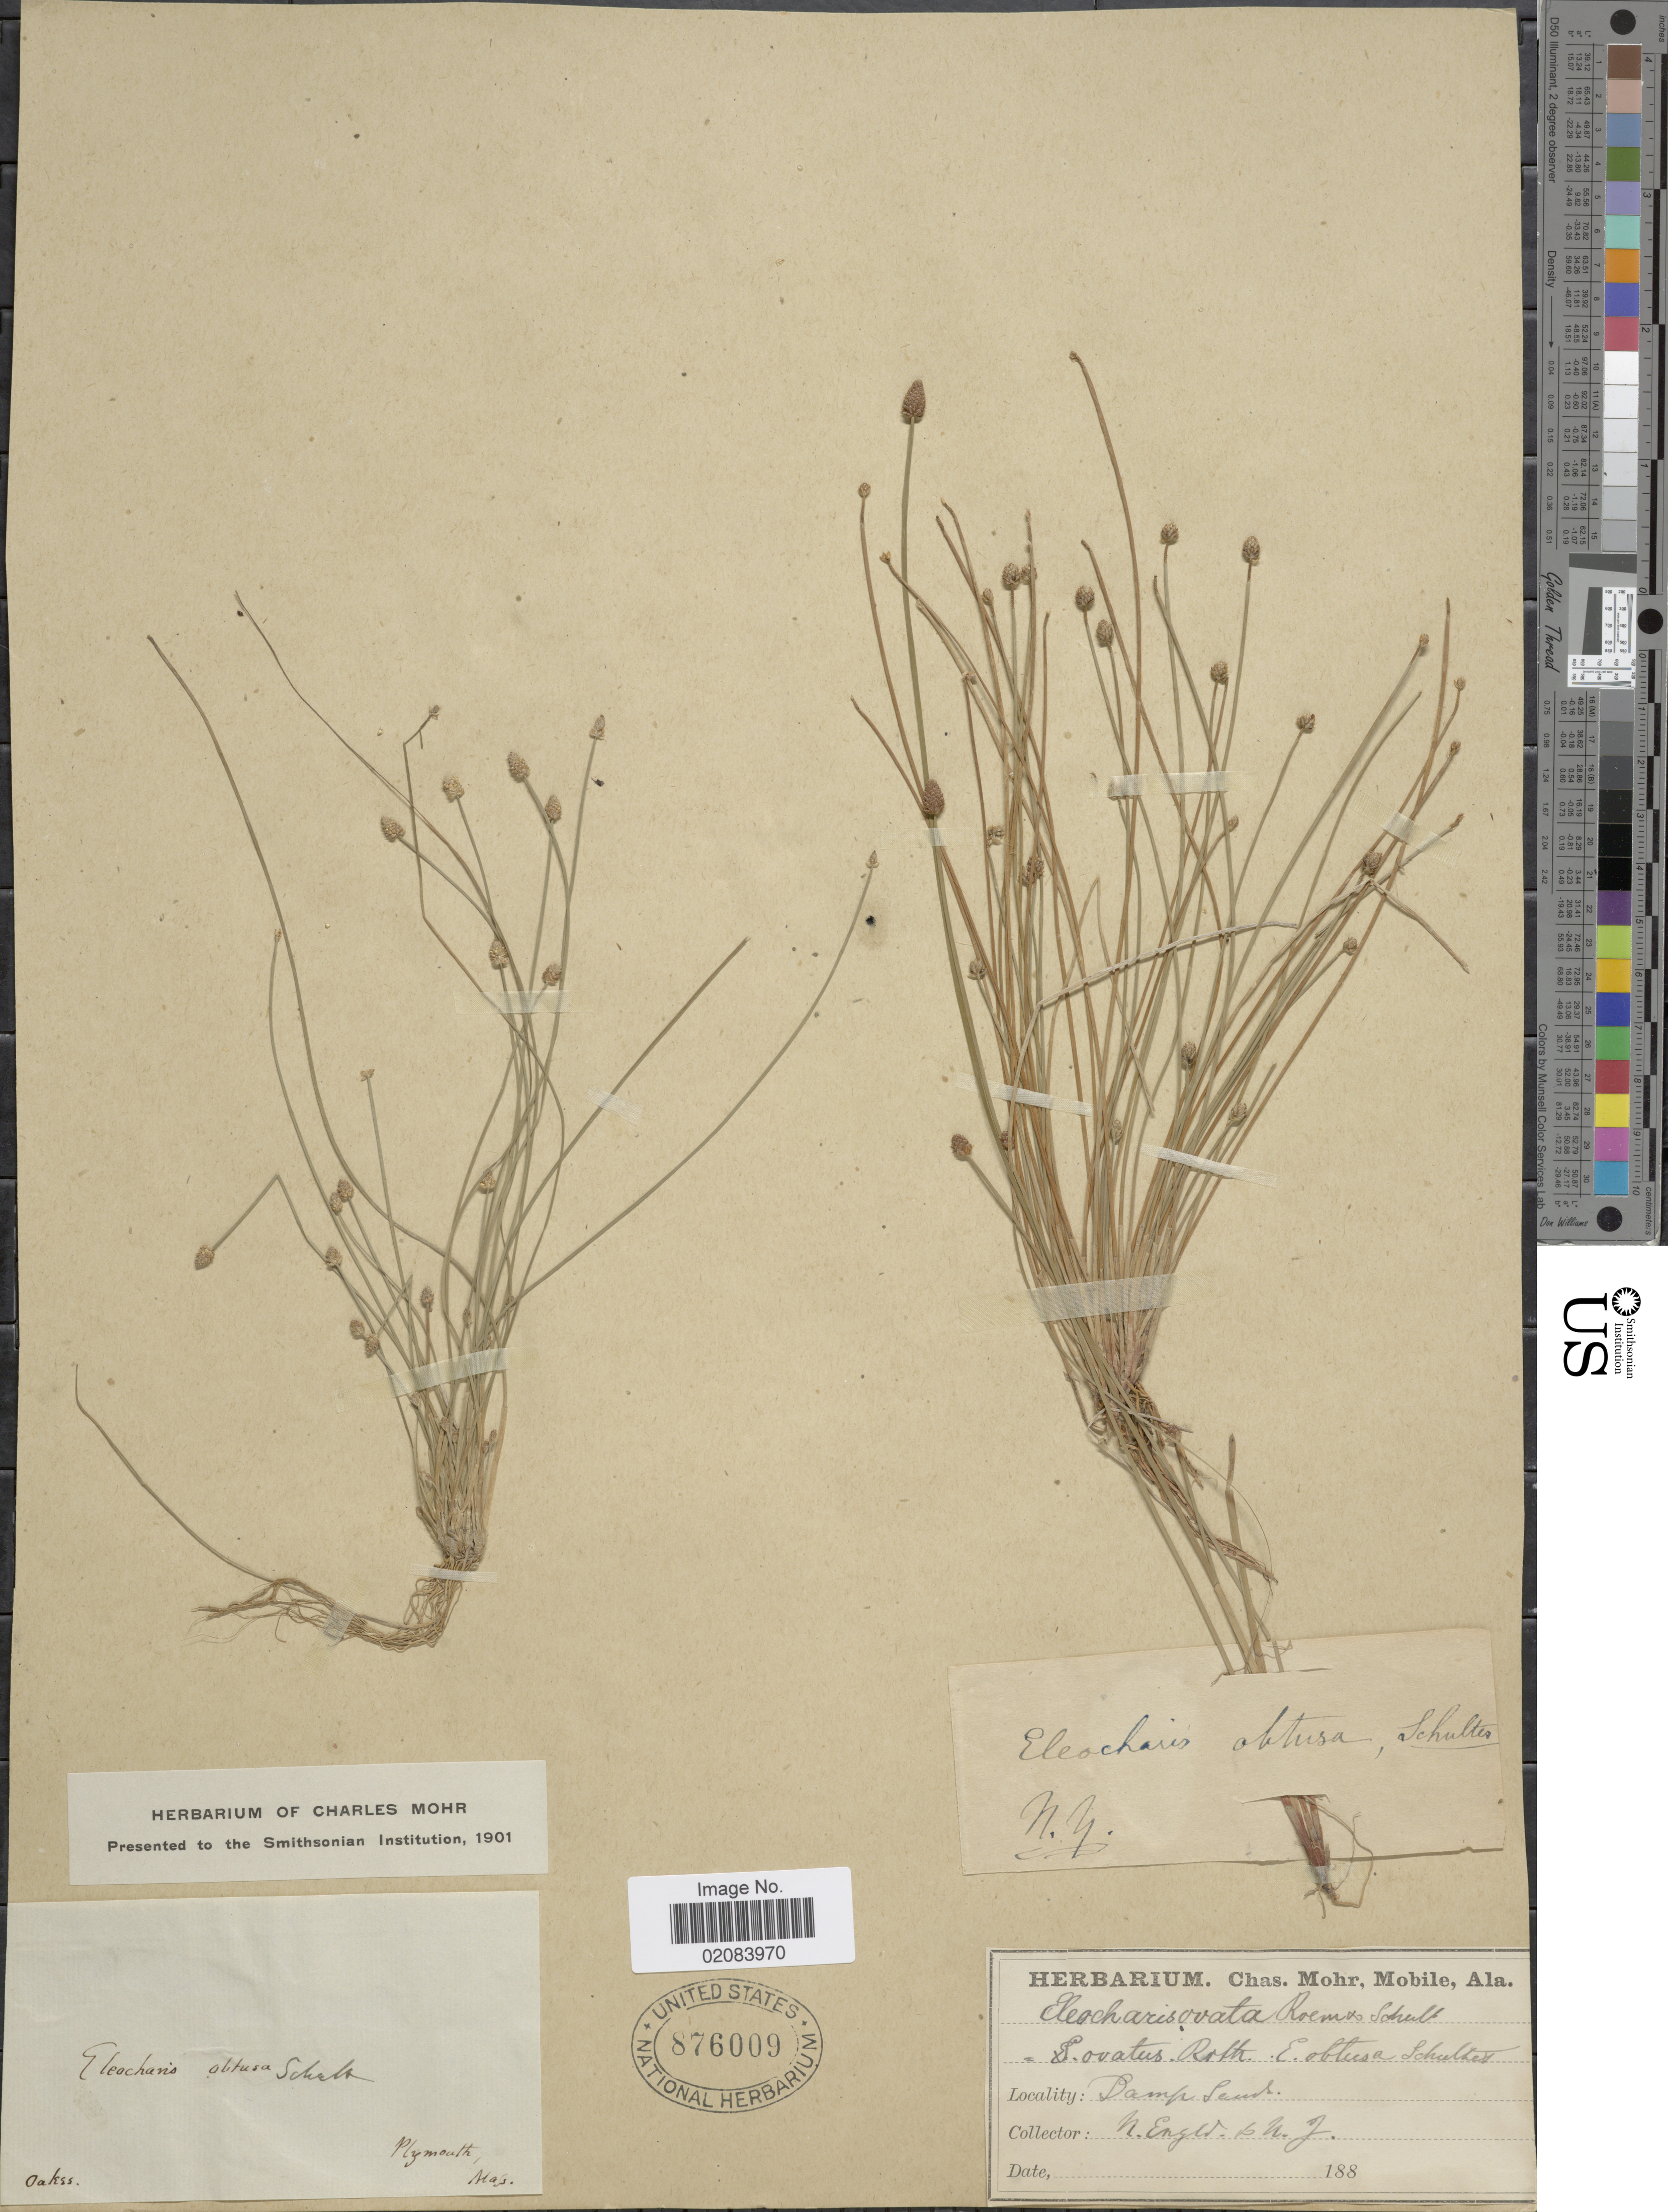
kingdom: Plantae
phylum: Tracheophyta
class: Liliopsida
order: Poales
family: Cyperaceae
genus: Eleocharis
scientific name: Eleocharis ovata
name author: (Roth) Roem. & Schult.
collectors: -. Oakes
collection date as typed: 188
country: United States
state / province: Massachusetts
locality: Plymouth, New England, N.J., N.Y.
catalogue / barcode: US 876009